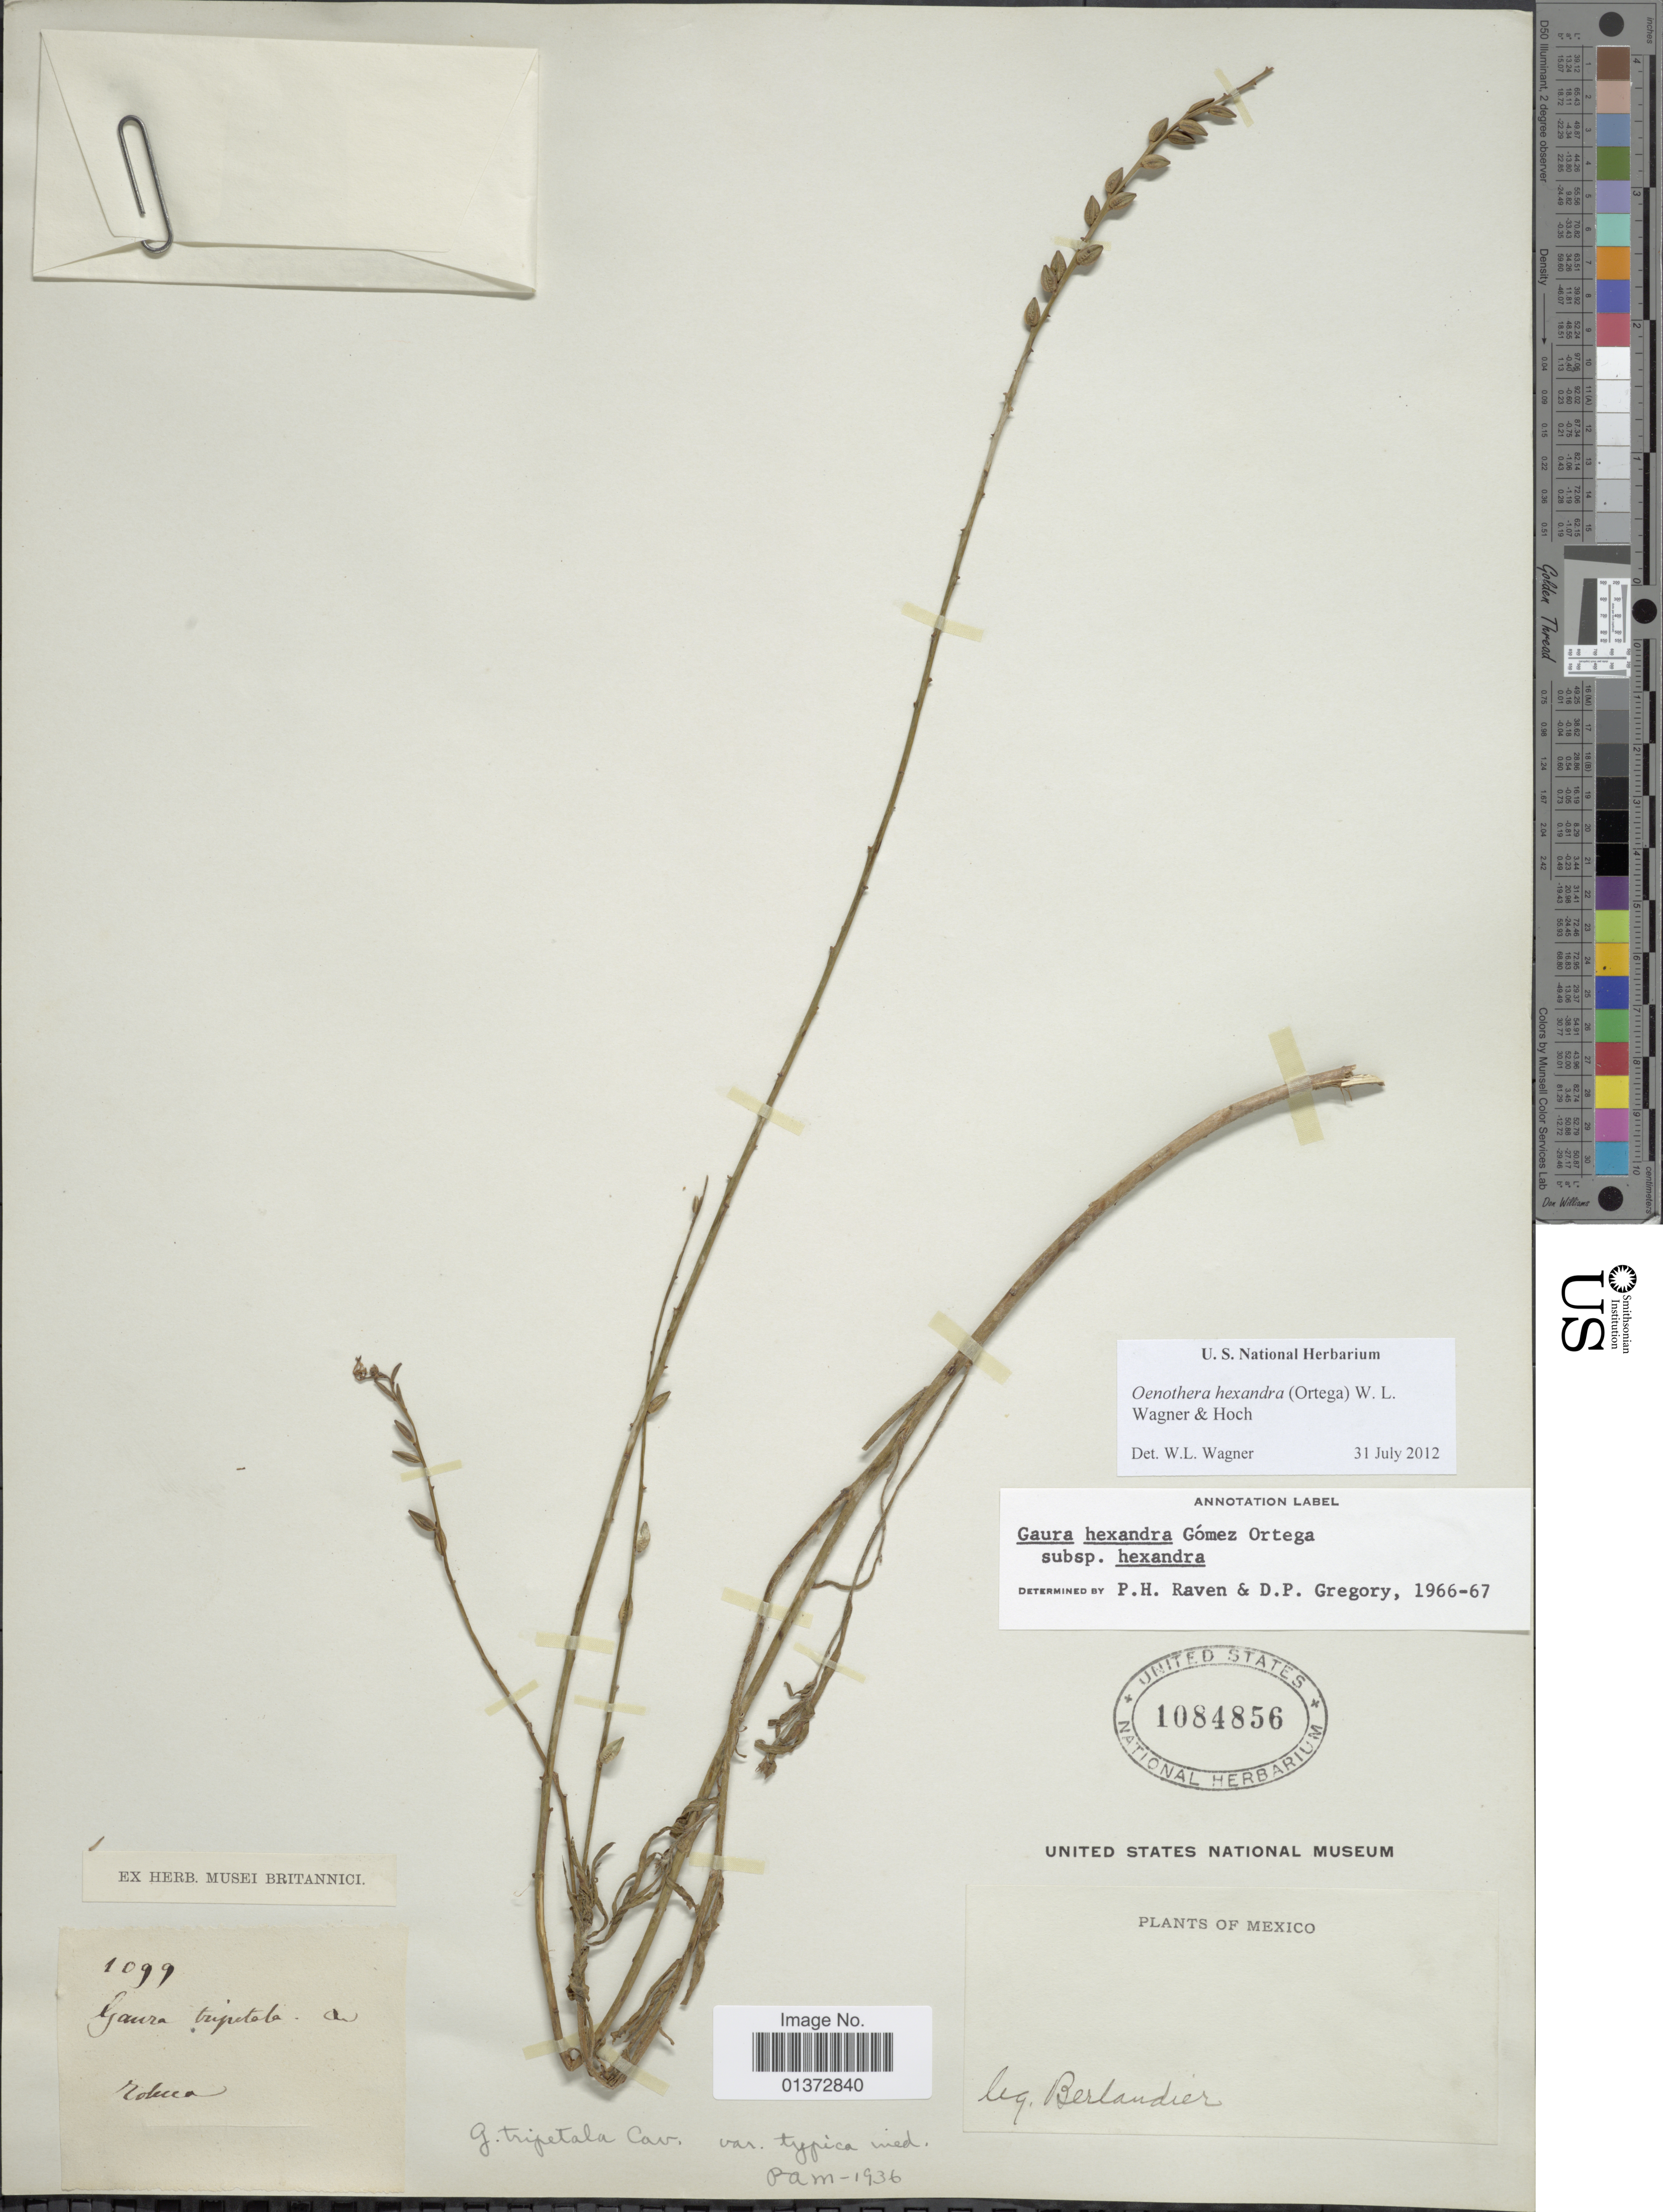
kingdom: Plantae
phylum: Tracheophyta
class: Magnoliopsida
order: Myrtales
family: Onagraceae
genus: Oenothera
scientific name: Oenothera hexandra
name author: (Ortega) W.L. Wagner & Hoch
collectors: J. L. Berlandier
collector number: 1099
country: Mexico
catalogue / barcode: US 1084856